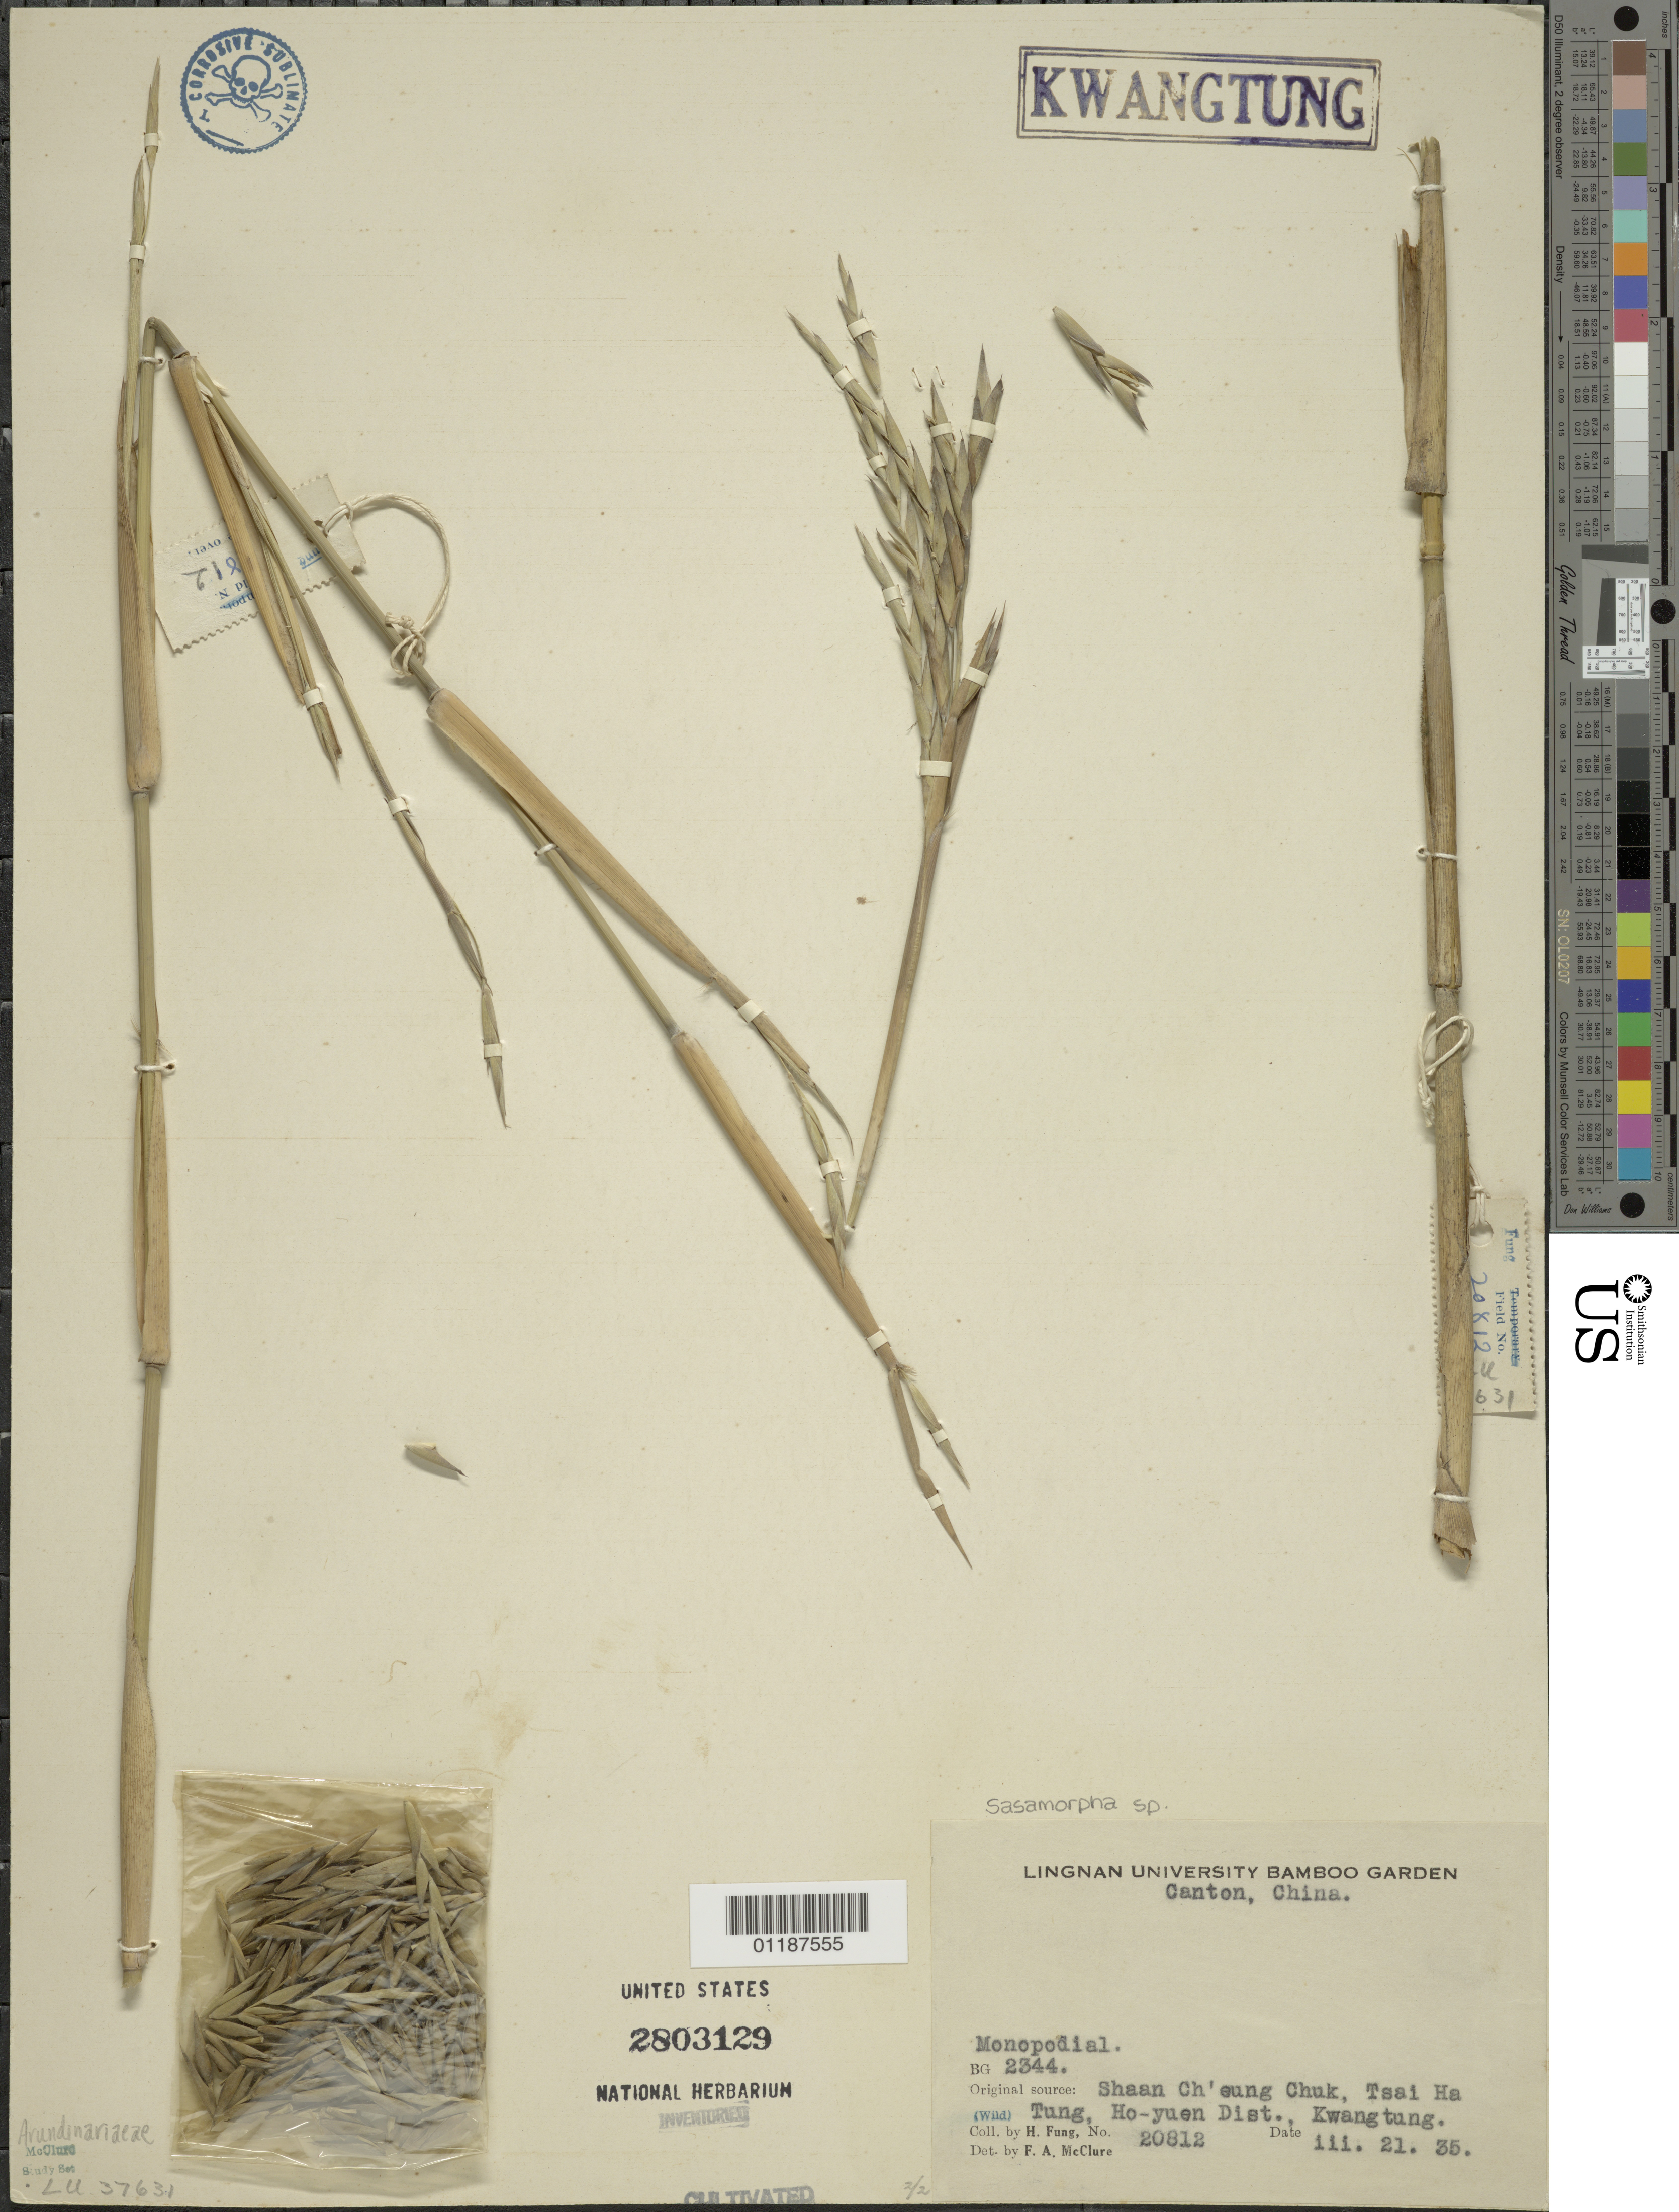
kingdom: Plantae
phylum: Tracheophyta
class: Liliopsida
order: Poales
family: Poaceae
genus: Sasamorpha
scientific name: Sasamorpha sp.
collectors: H. L. Fung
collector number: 20812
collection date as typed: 21 Mar 1935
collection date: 1935-03-21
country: China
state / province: Guangdong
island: Honam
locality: Lingnan University Bamboo Garden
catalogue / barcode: US 2803129